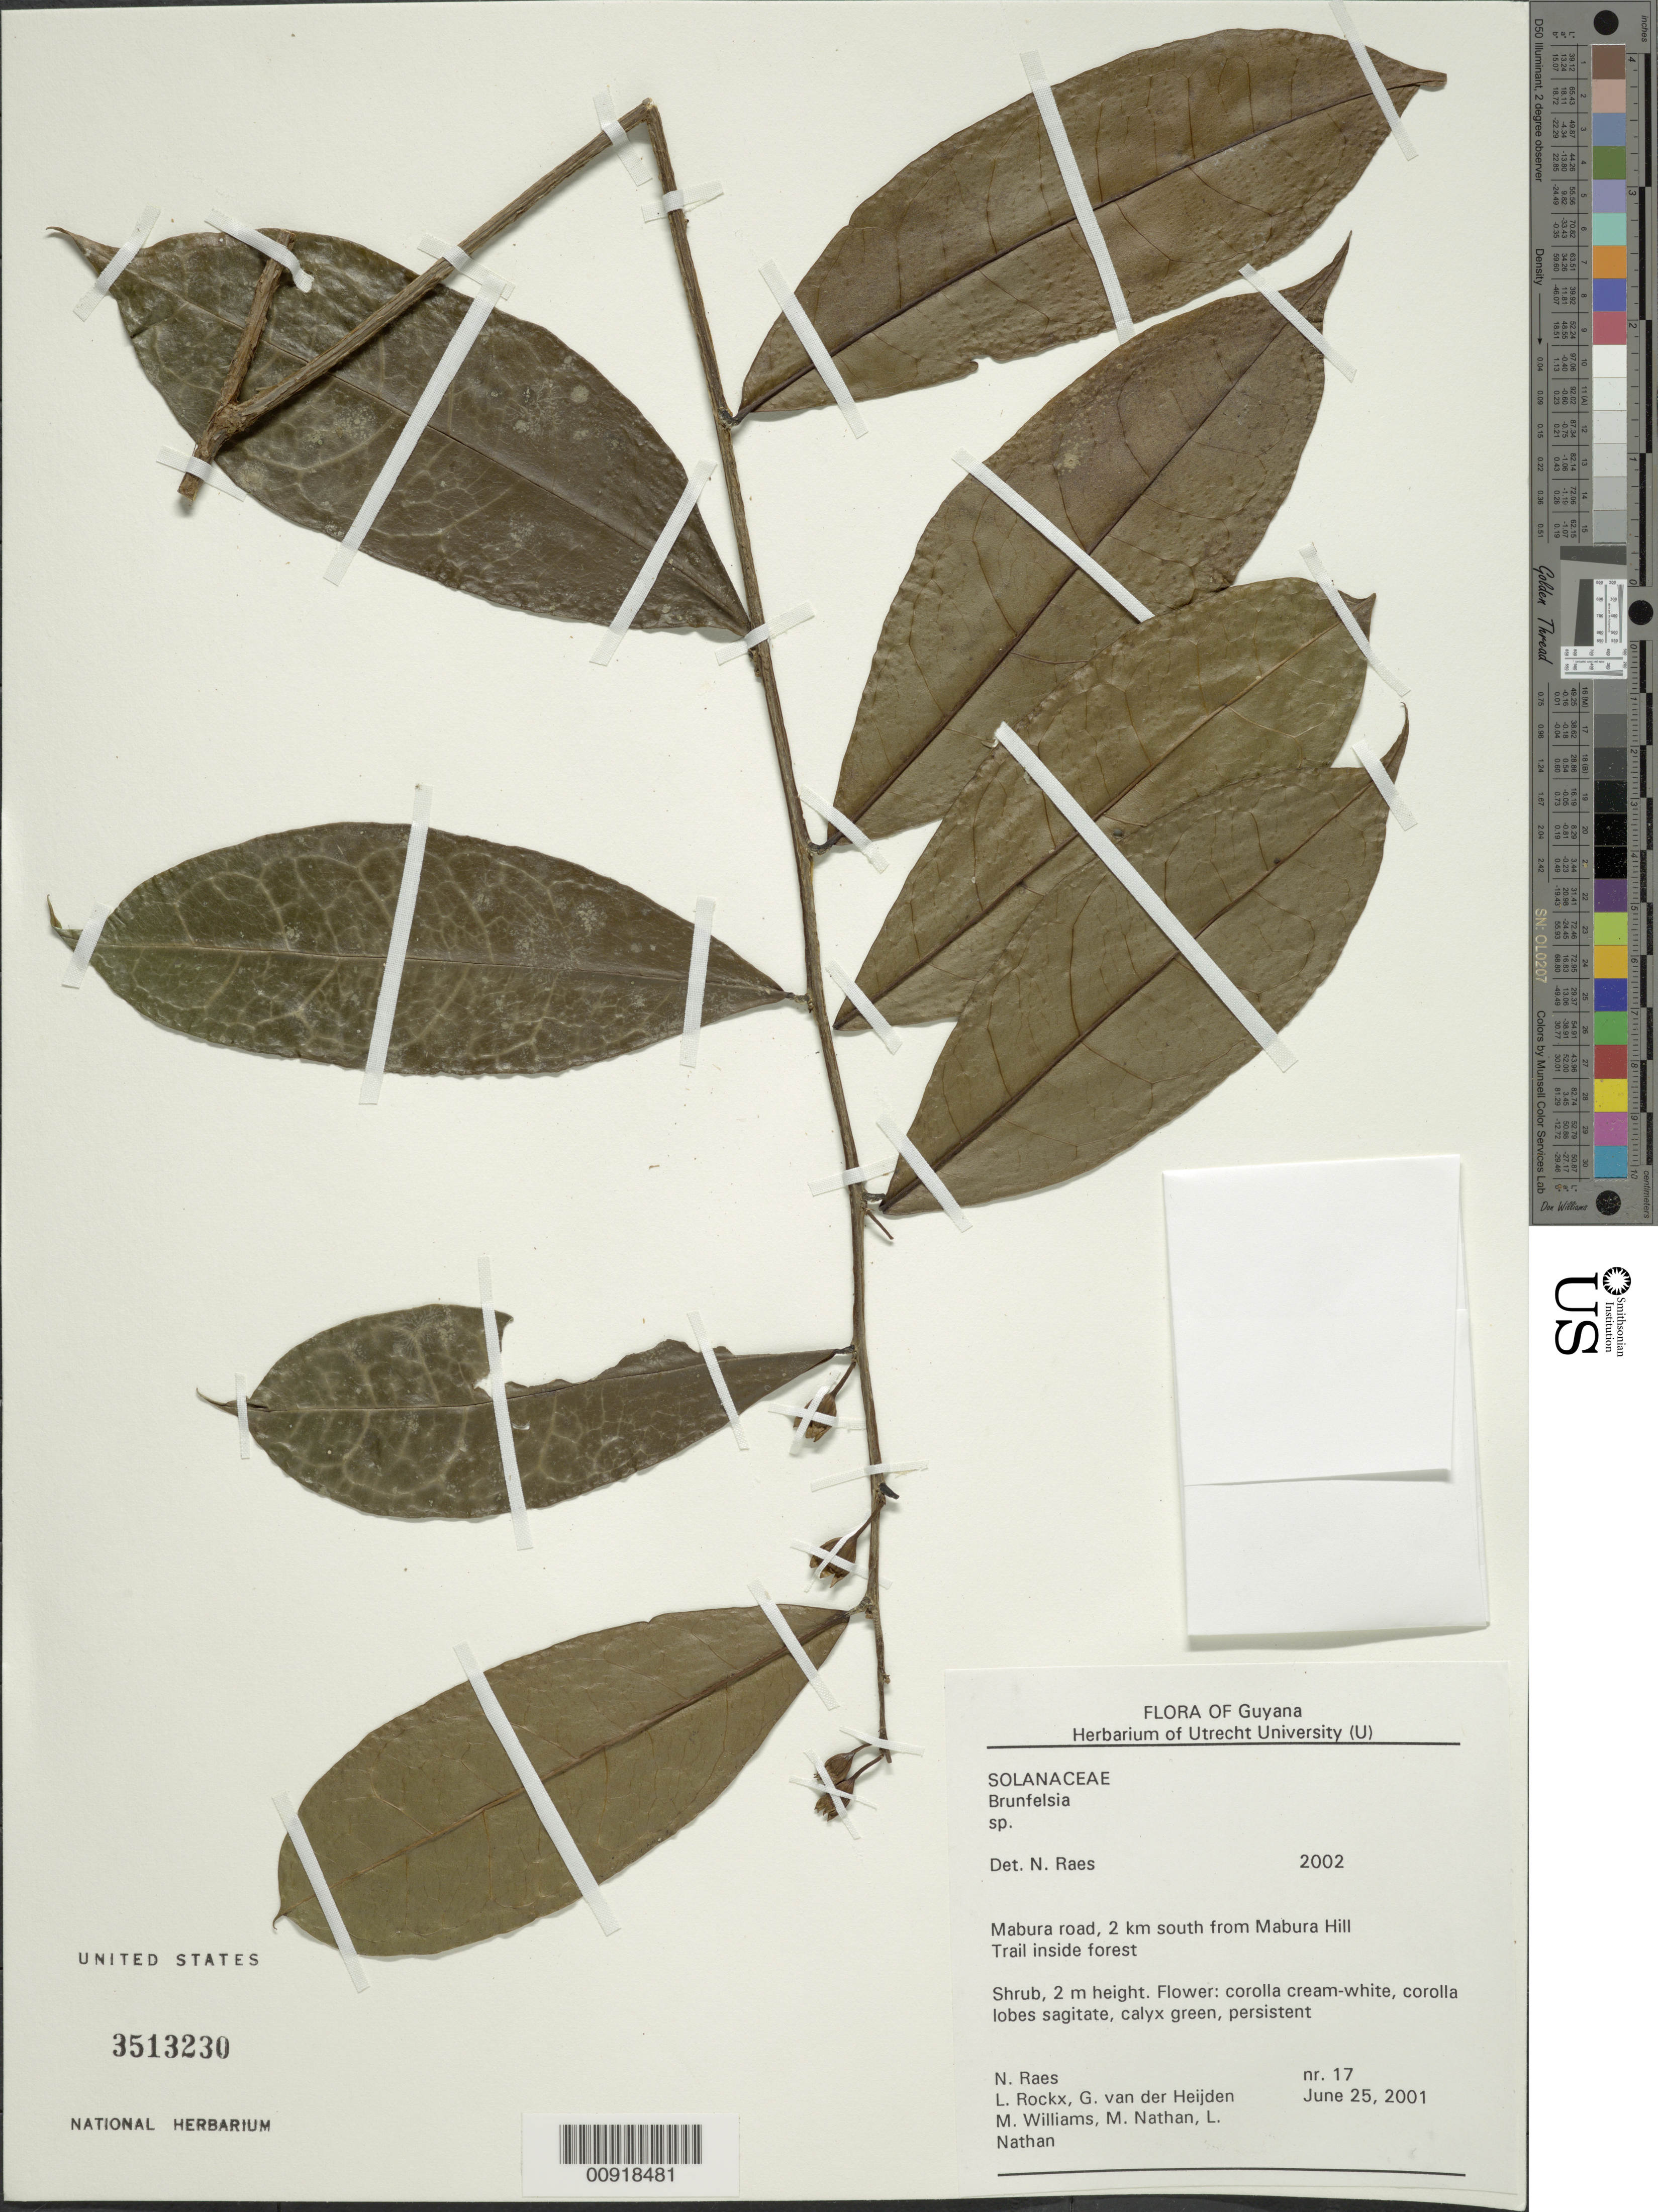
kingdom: Plantae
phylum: Tracheophyta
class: Magnoliopsida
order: Solanales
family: Solanaceae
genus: Brunfelsia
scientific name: Brunfelsia sp.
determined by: Raes, N.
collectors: N. Raes, L. Rockx, G. van der Heijden, M. Williams, M. Nathan & L. Nathan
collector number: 17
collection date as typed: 25-Jun-01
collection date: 2001-06-25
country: Guyana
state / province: U. Demerara-Berbice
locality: Mabura Road, 2 km S from Mabura Hill Trail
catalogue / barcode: US 3513230